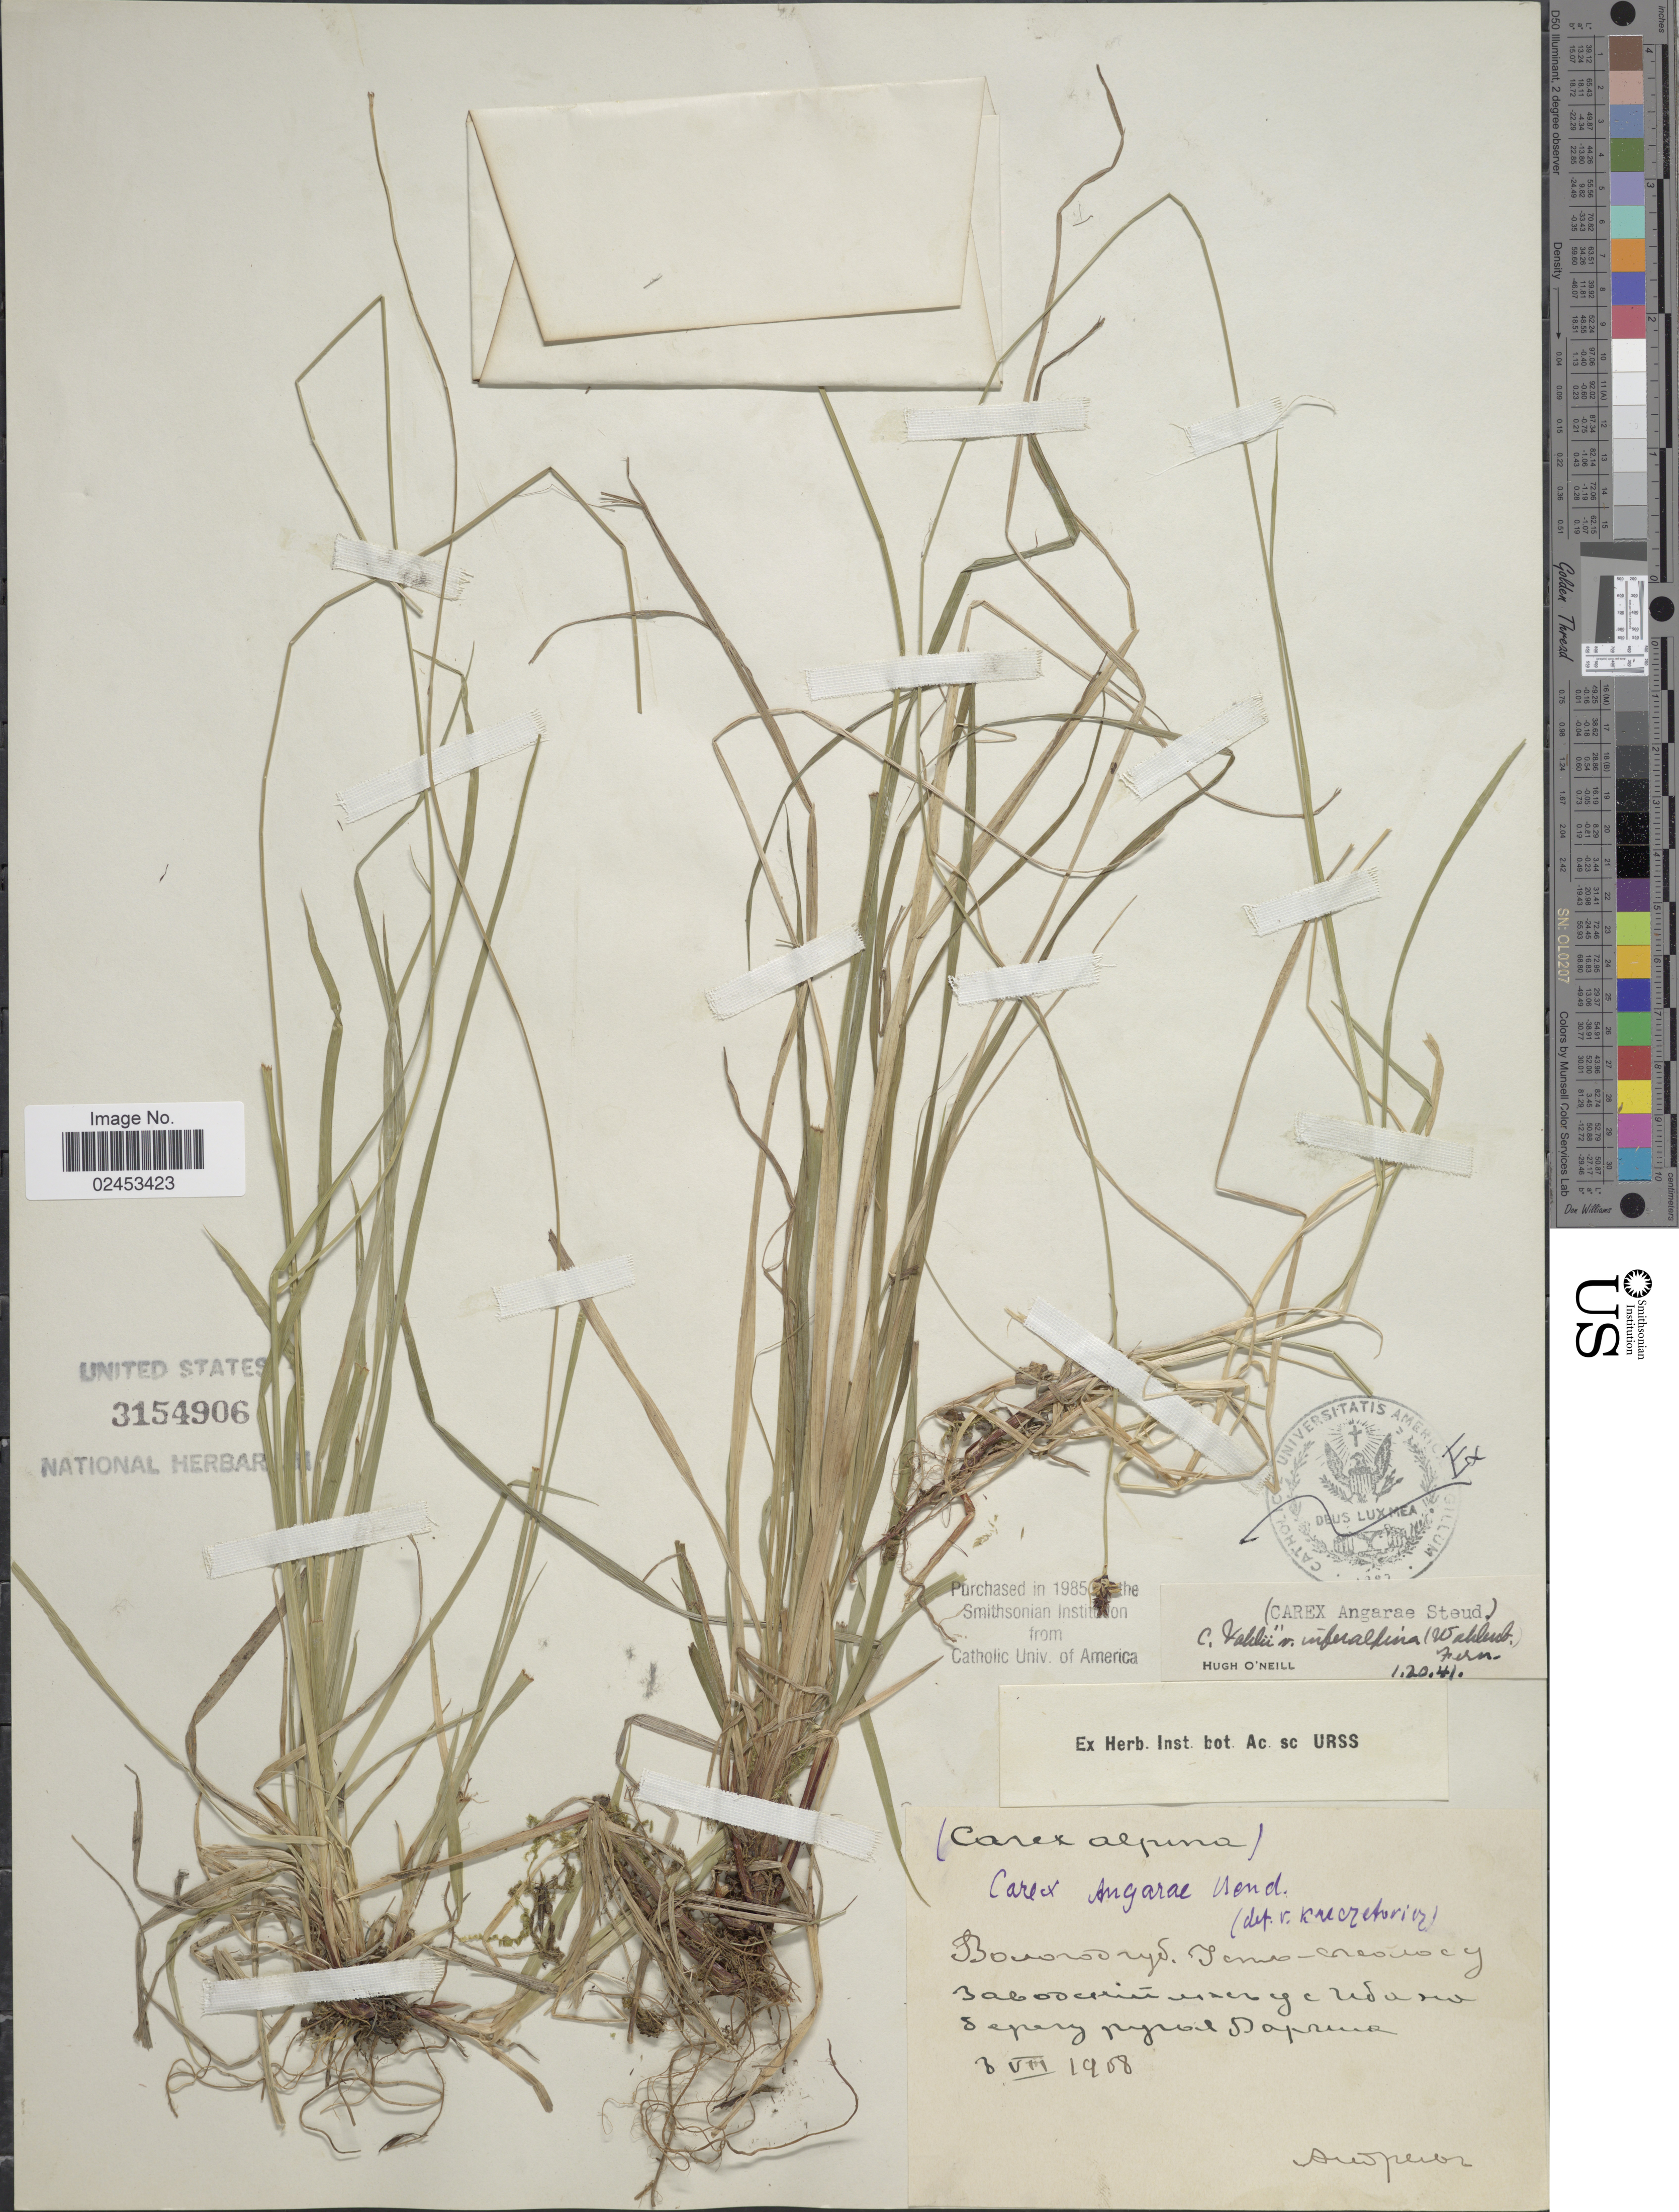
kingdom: Plantae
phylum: Tracheophyta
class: Liliopsida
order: Poales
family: Cyperaceae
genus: Carex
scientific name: Carex media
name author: R. Br.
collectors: Audperon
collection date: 1908-07-03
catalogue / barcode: US 3154906